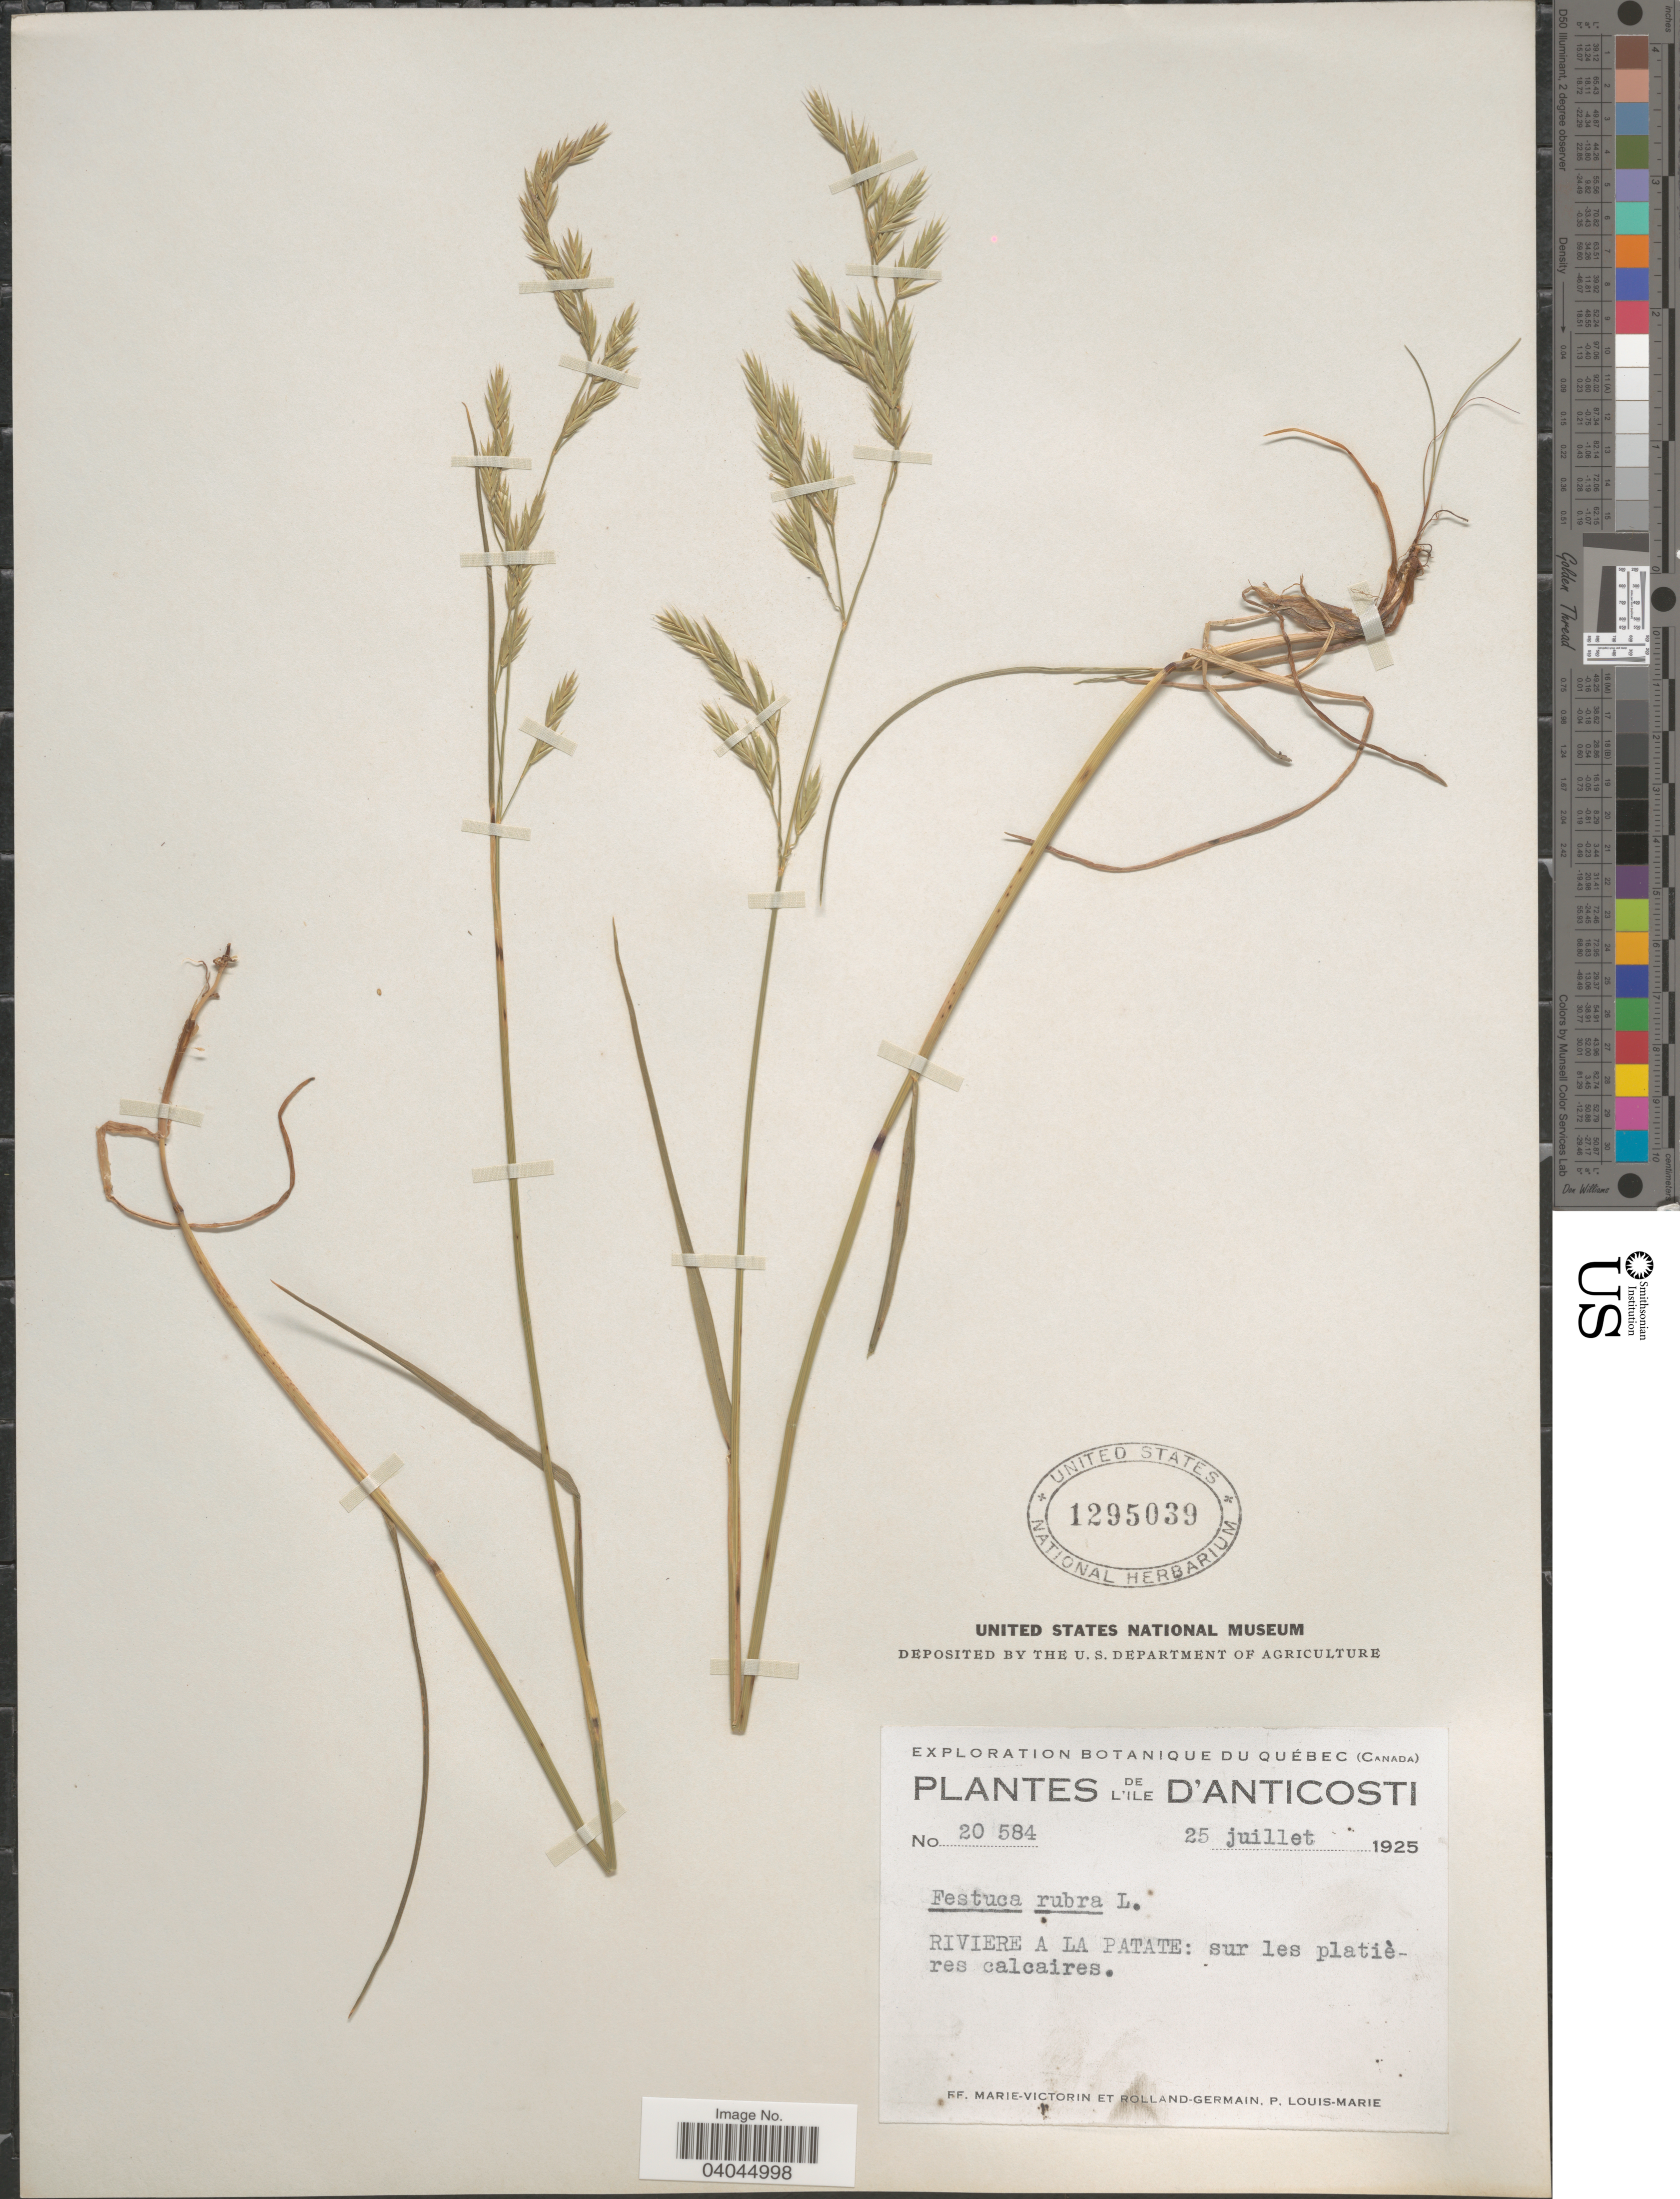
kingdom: Plantae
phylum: Tracheophyta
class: Liliopsida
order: Poales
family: Poaceae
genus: Festuca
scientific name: Festuca rubra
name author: L.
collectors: F. Marie-Victorin, Rolland-Germain & L.-M. LaLonde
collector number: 20584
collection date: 1925-07-25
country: Canada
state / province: Quebec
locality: L'ile D'Anticosti. Riviere a la Patate: sur les platières calcaires.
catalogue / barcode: US 1295039